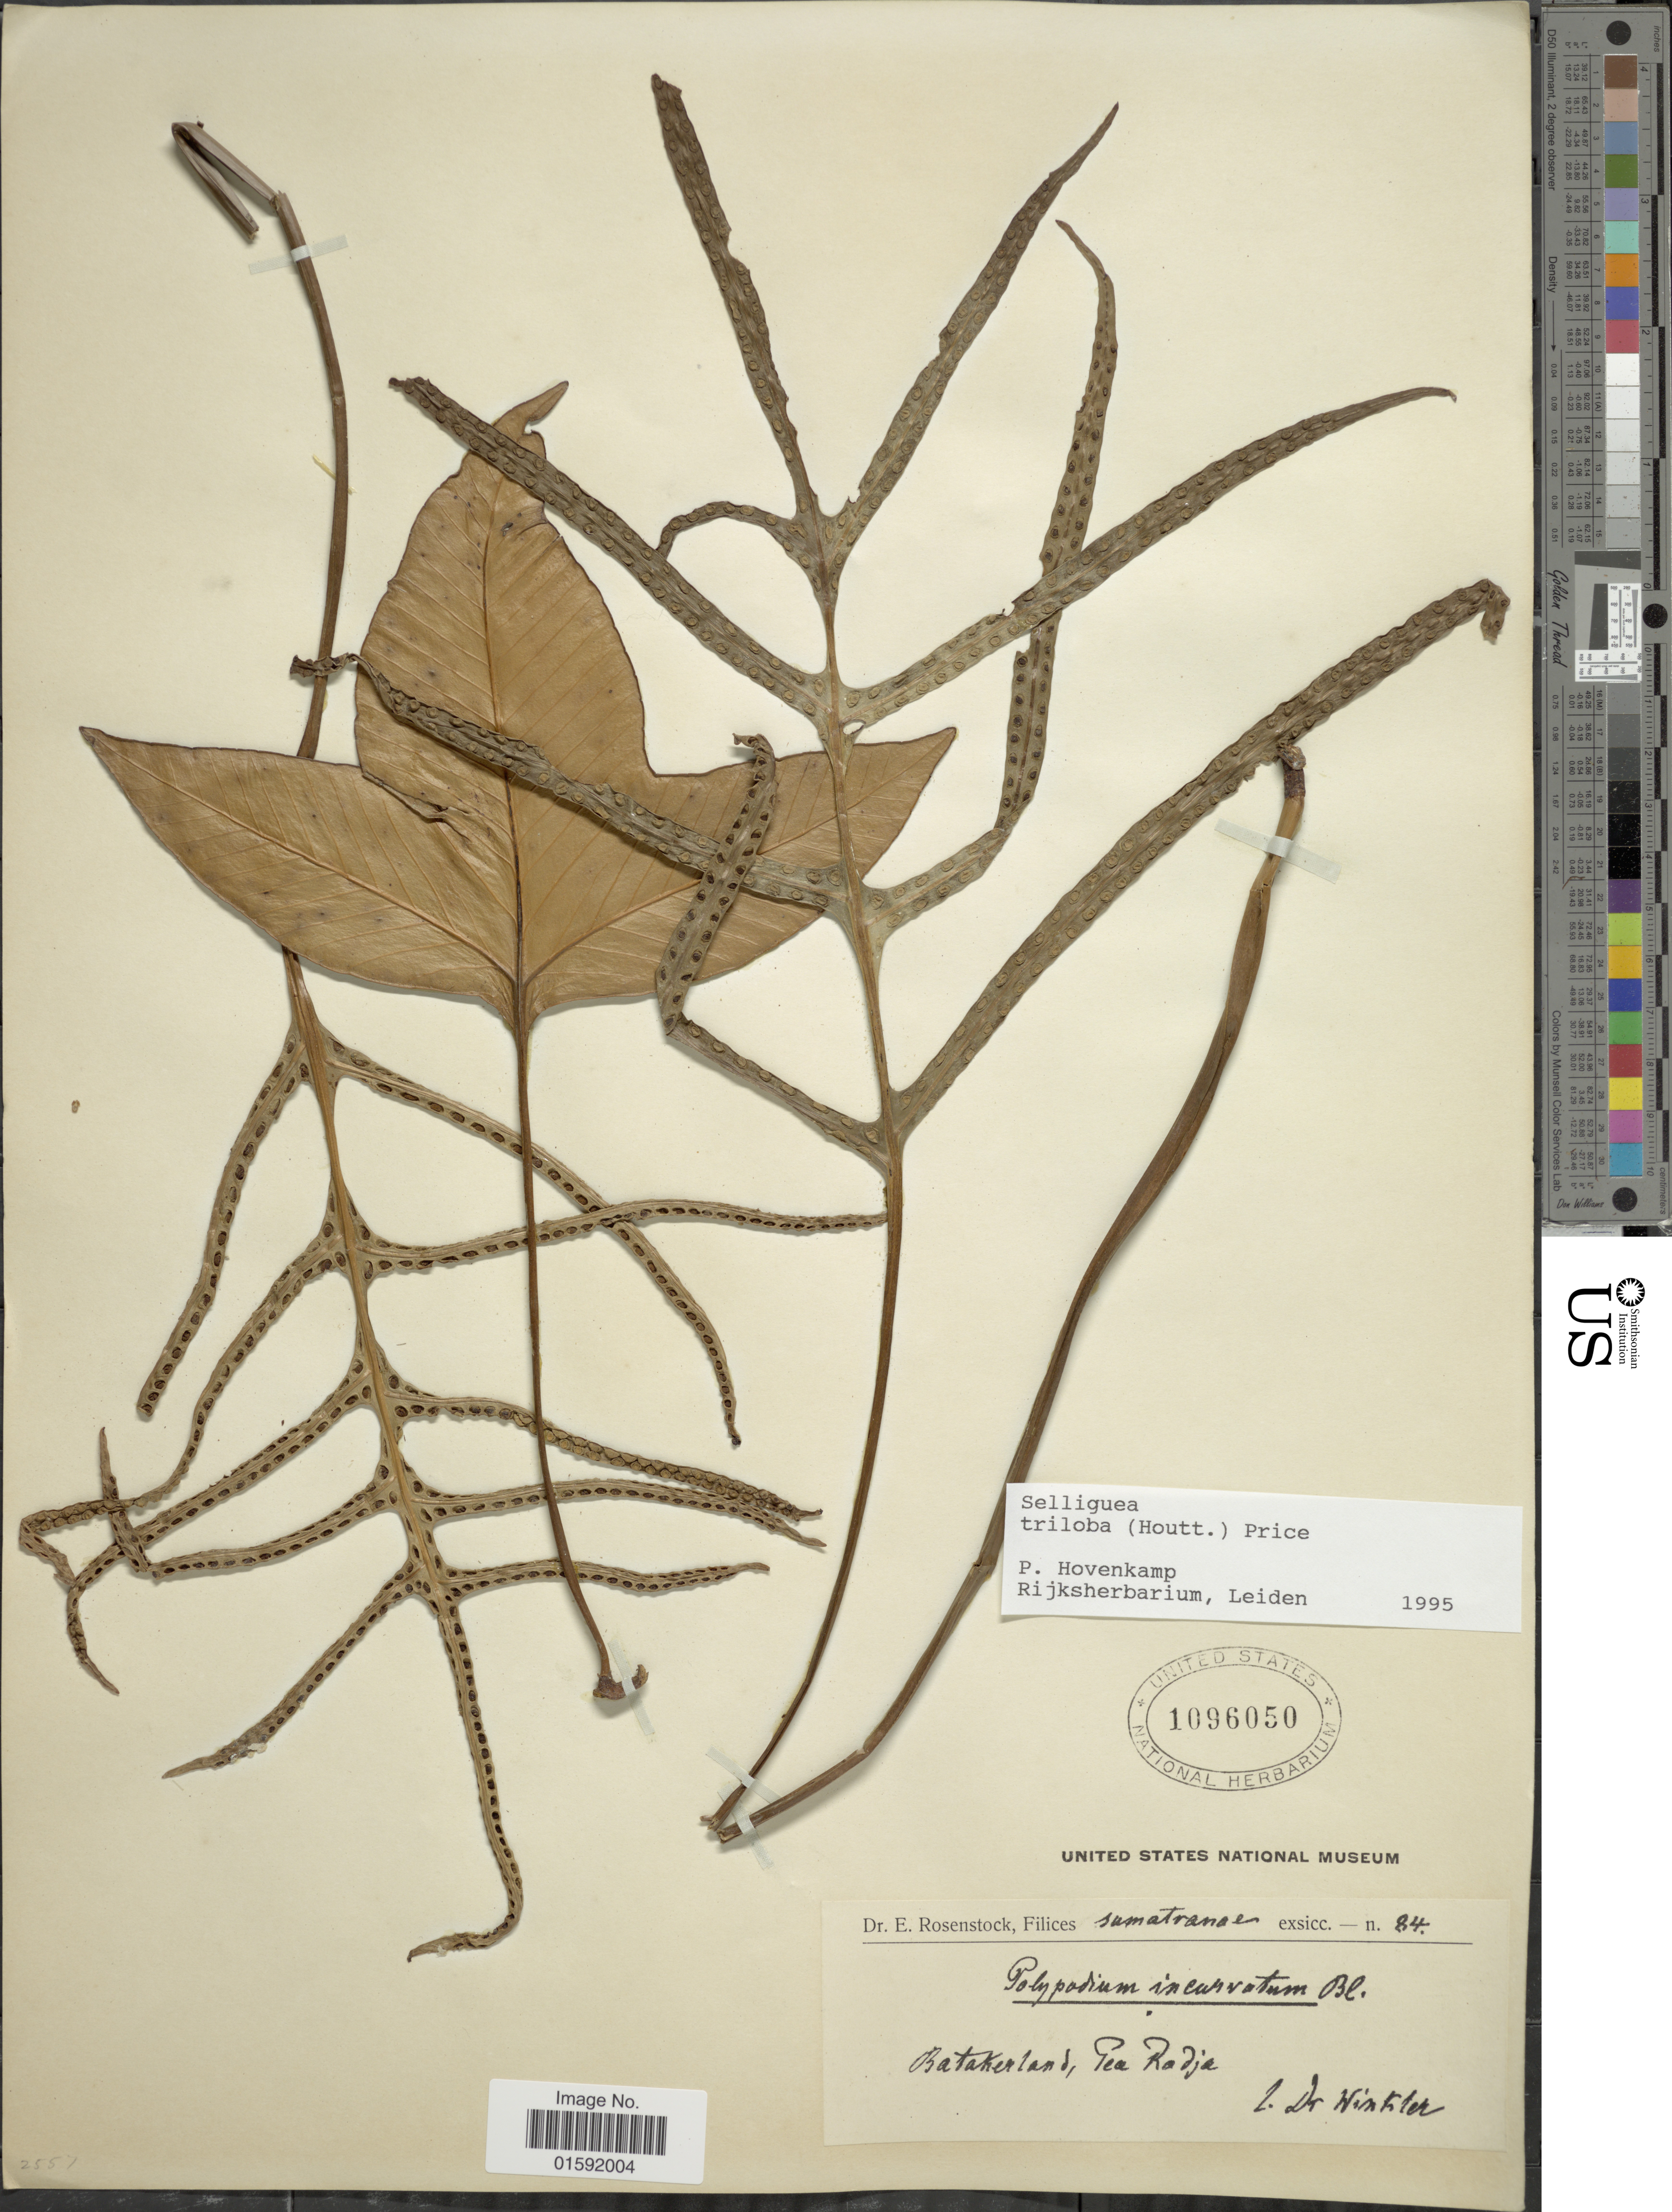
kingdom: Plantae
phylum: Tracheophyta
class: Polypodiopsida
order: Polypodiales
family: Polypodiaceae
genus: Selliguea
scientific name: Selliguea triloba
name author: (Houtt.) M.G. Price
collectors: -. Winkler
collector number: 84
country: Indonesia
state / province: Sumatra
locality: Batakerland, Pea Radja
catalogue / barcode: US 1096050